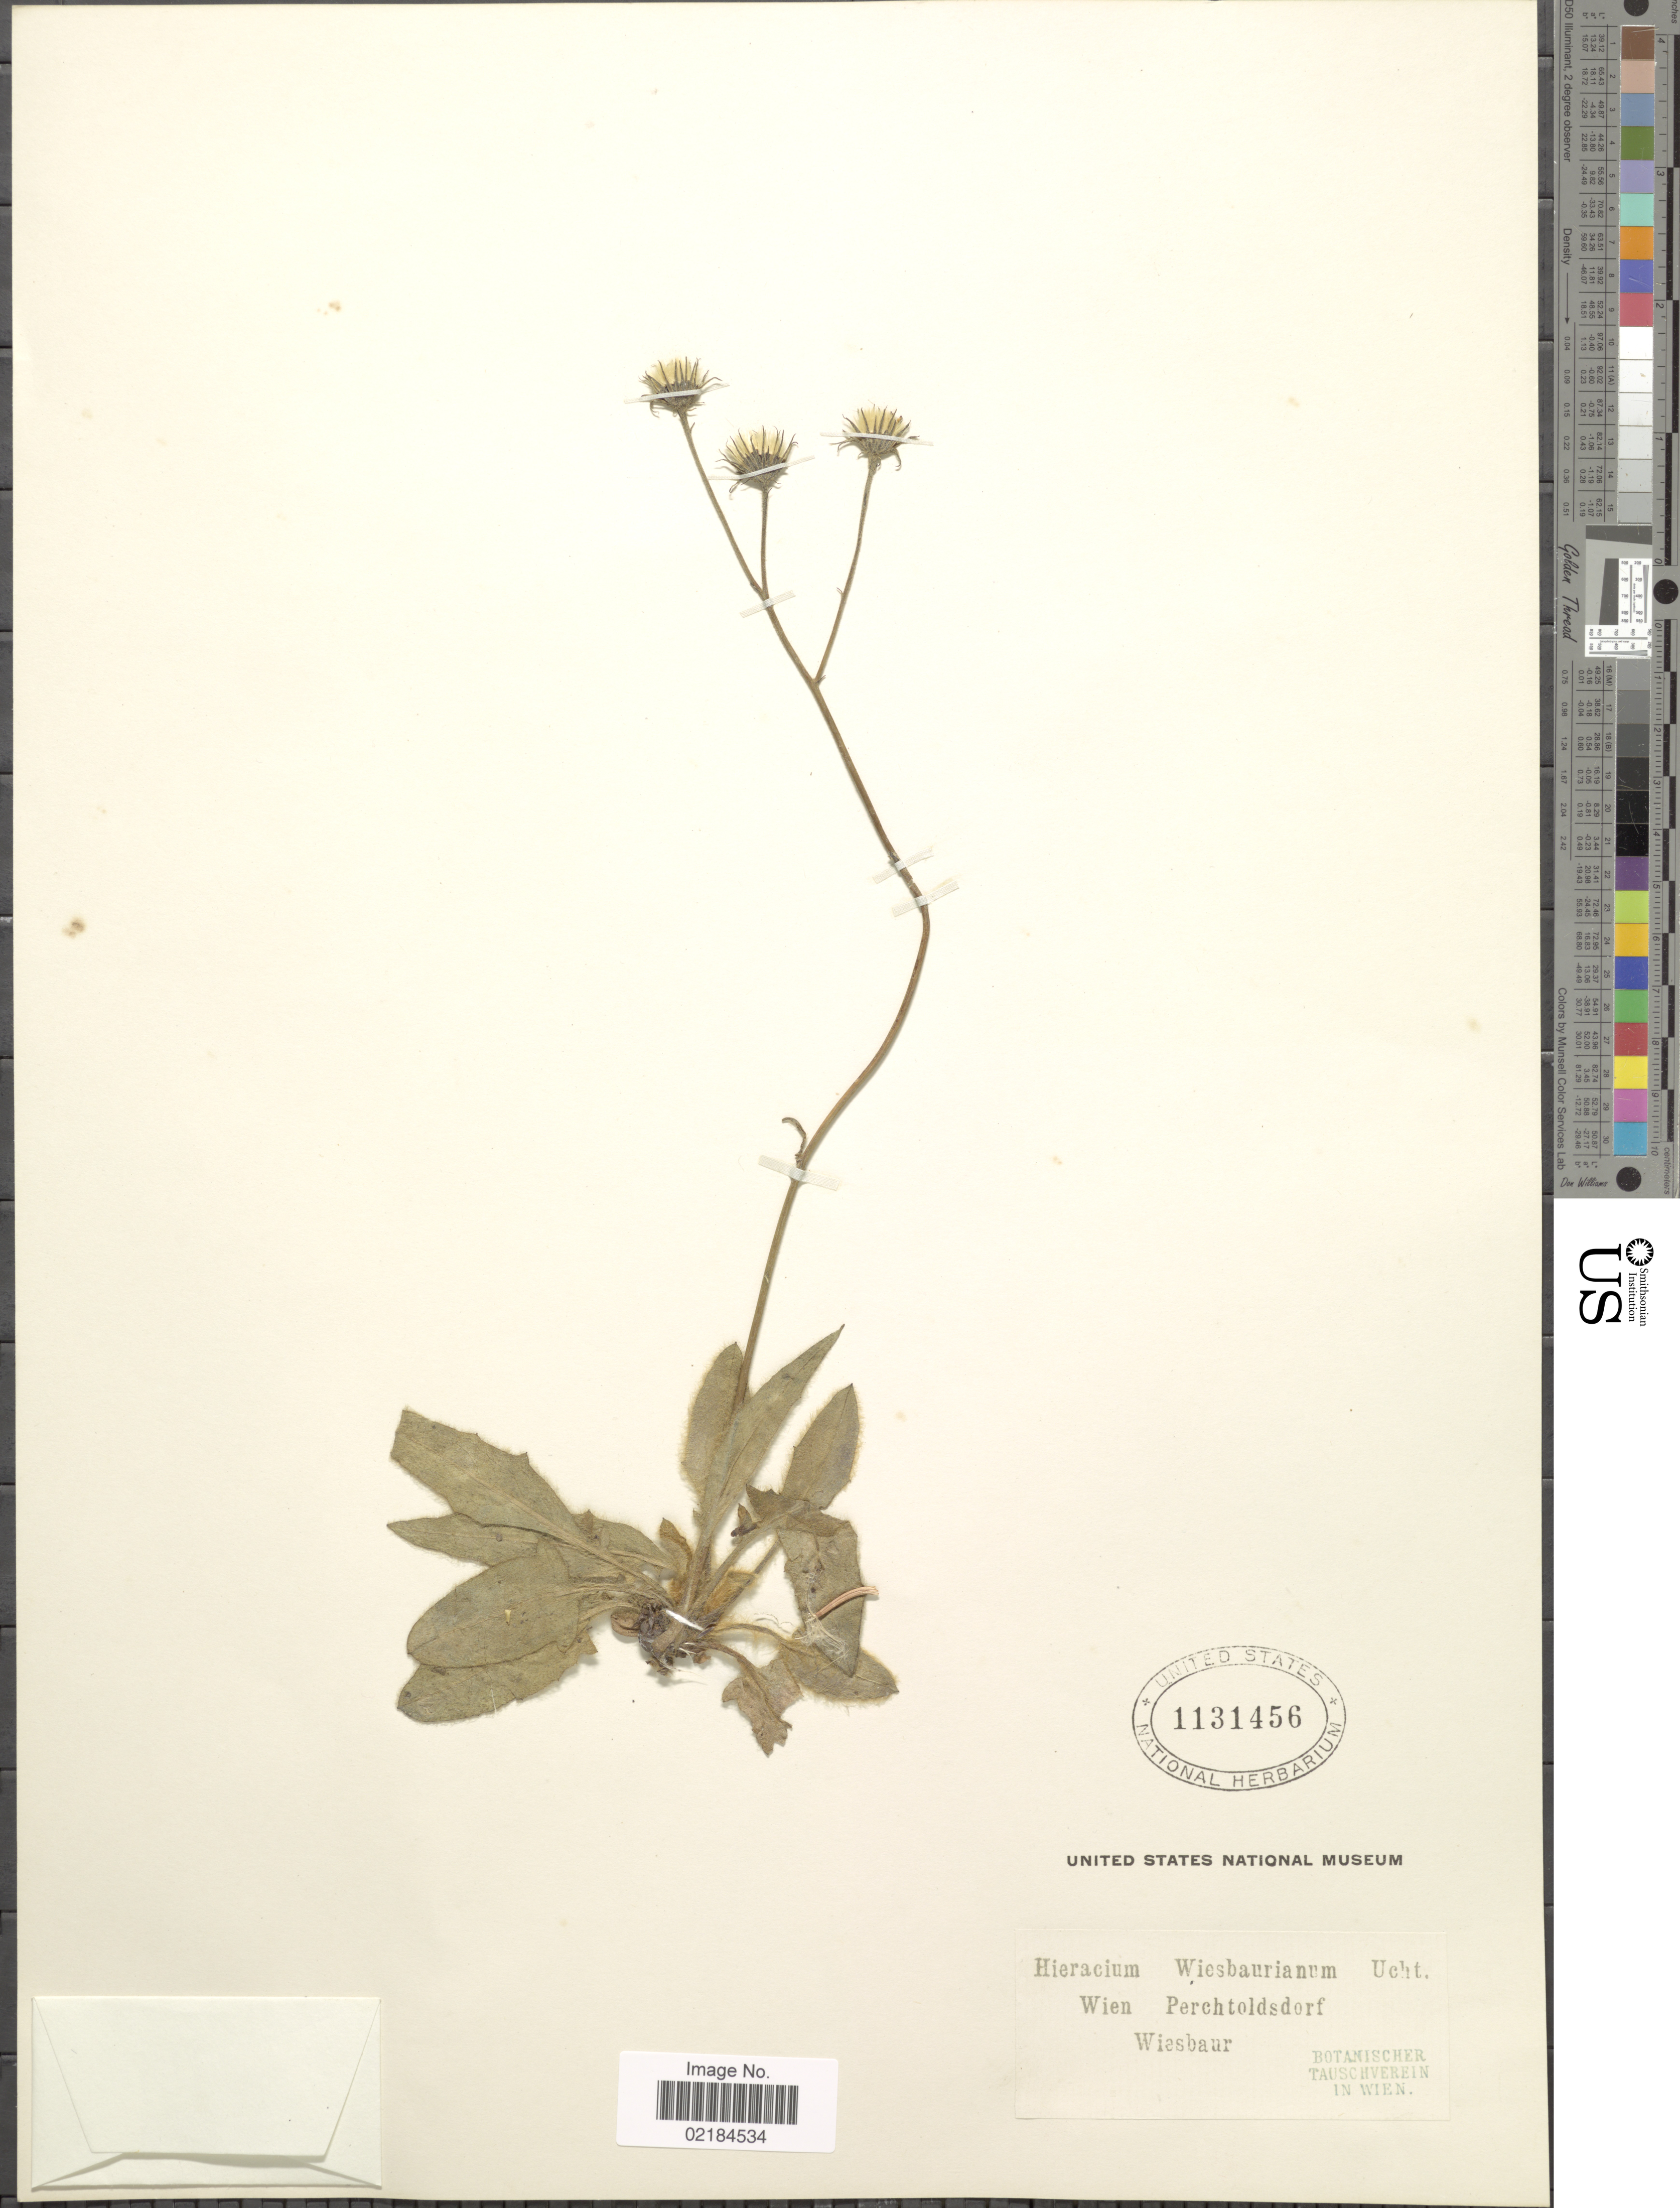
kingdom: Plantae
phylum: Tracheophyta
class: Magnoliopsida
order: Asterales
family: Asteraceae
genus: Hieracium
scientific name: Hieracium hypochoeroides subsp. wiebaurianum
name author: (R. Uechtr.) Greuter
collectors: J. Wiesbaur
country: Austria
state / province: Wien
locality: Wien Perchtoldsdorfm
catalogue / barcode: US 1131456